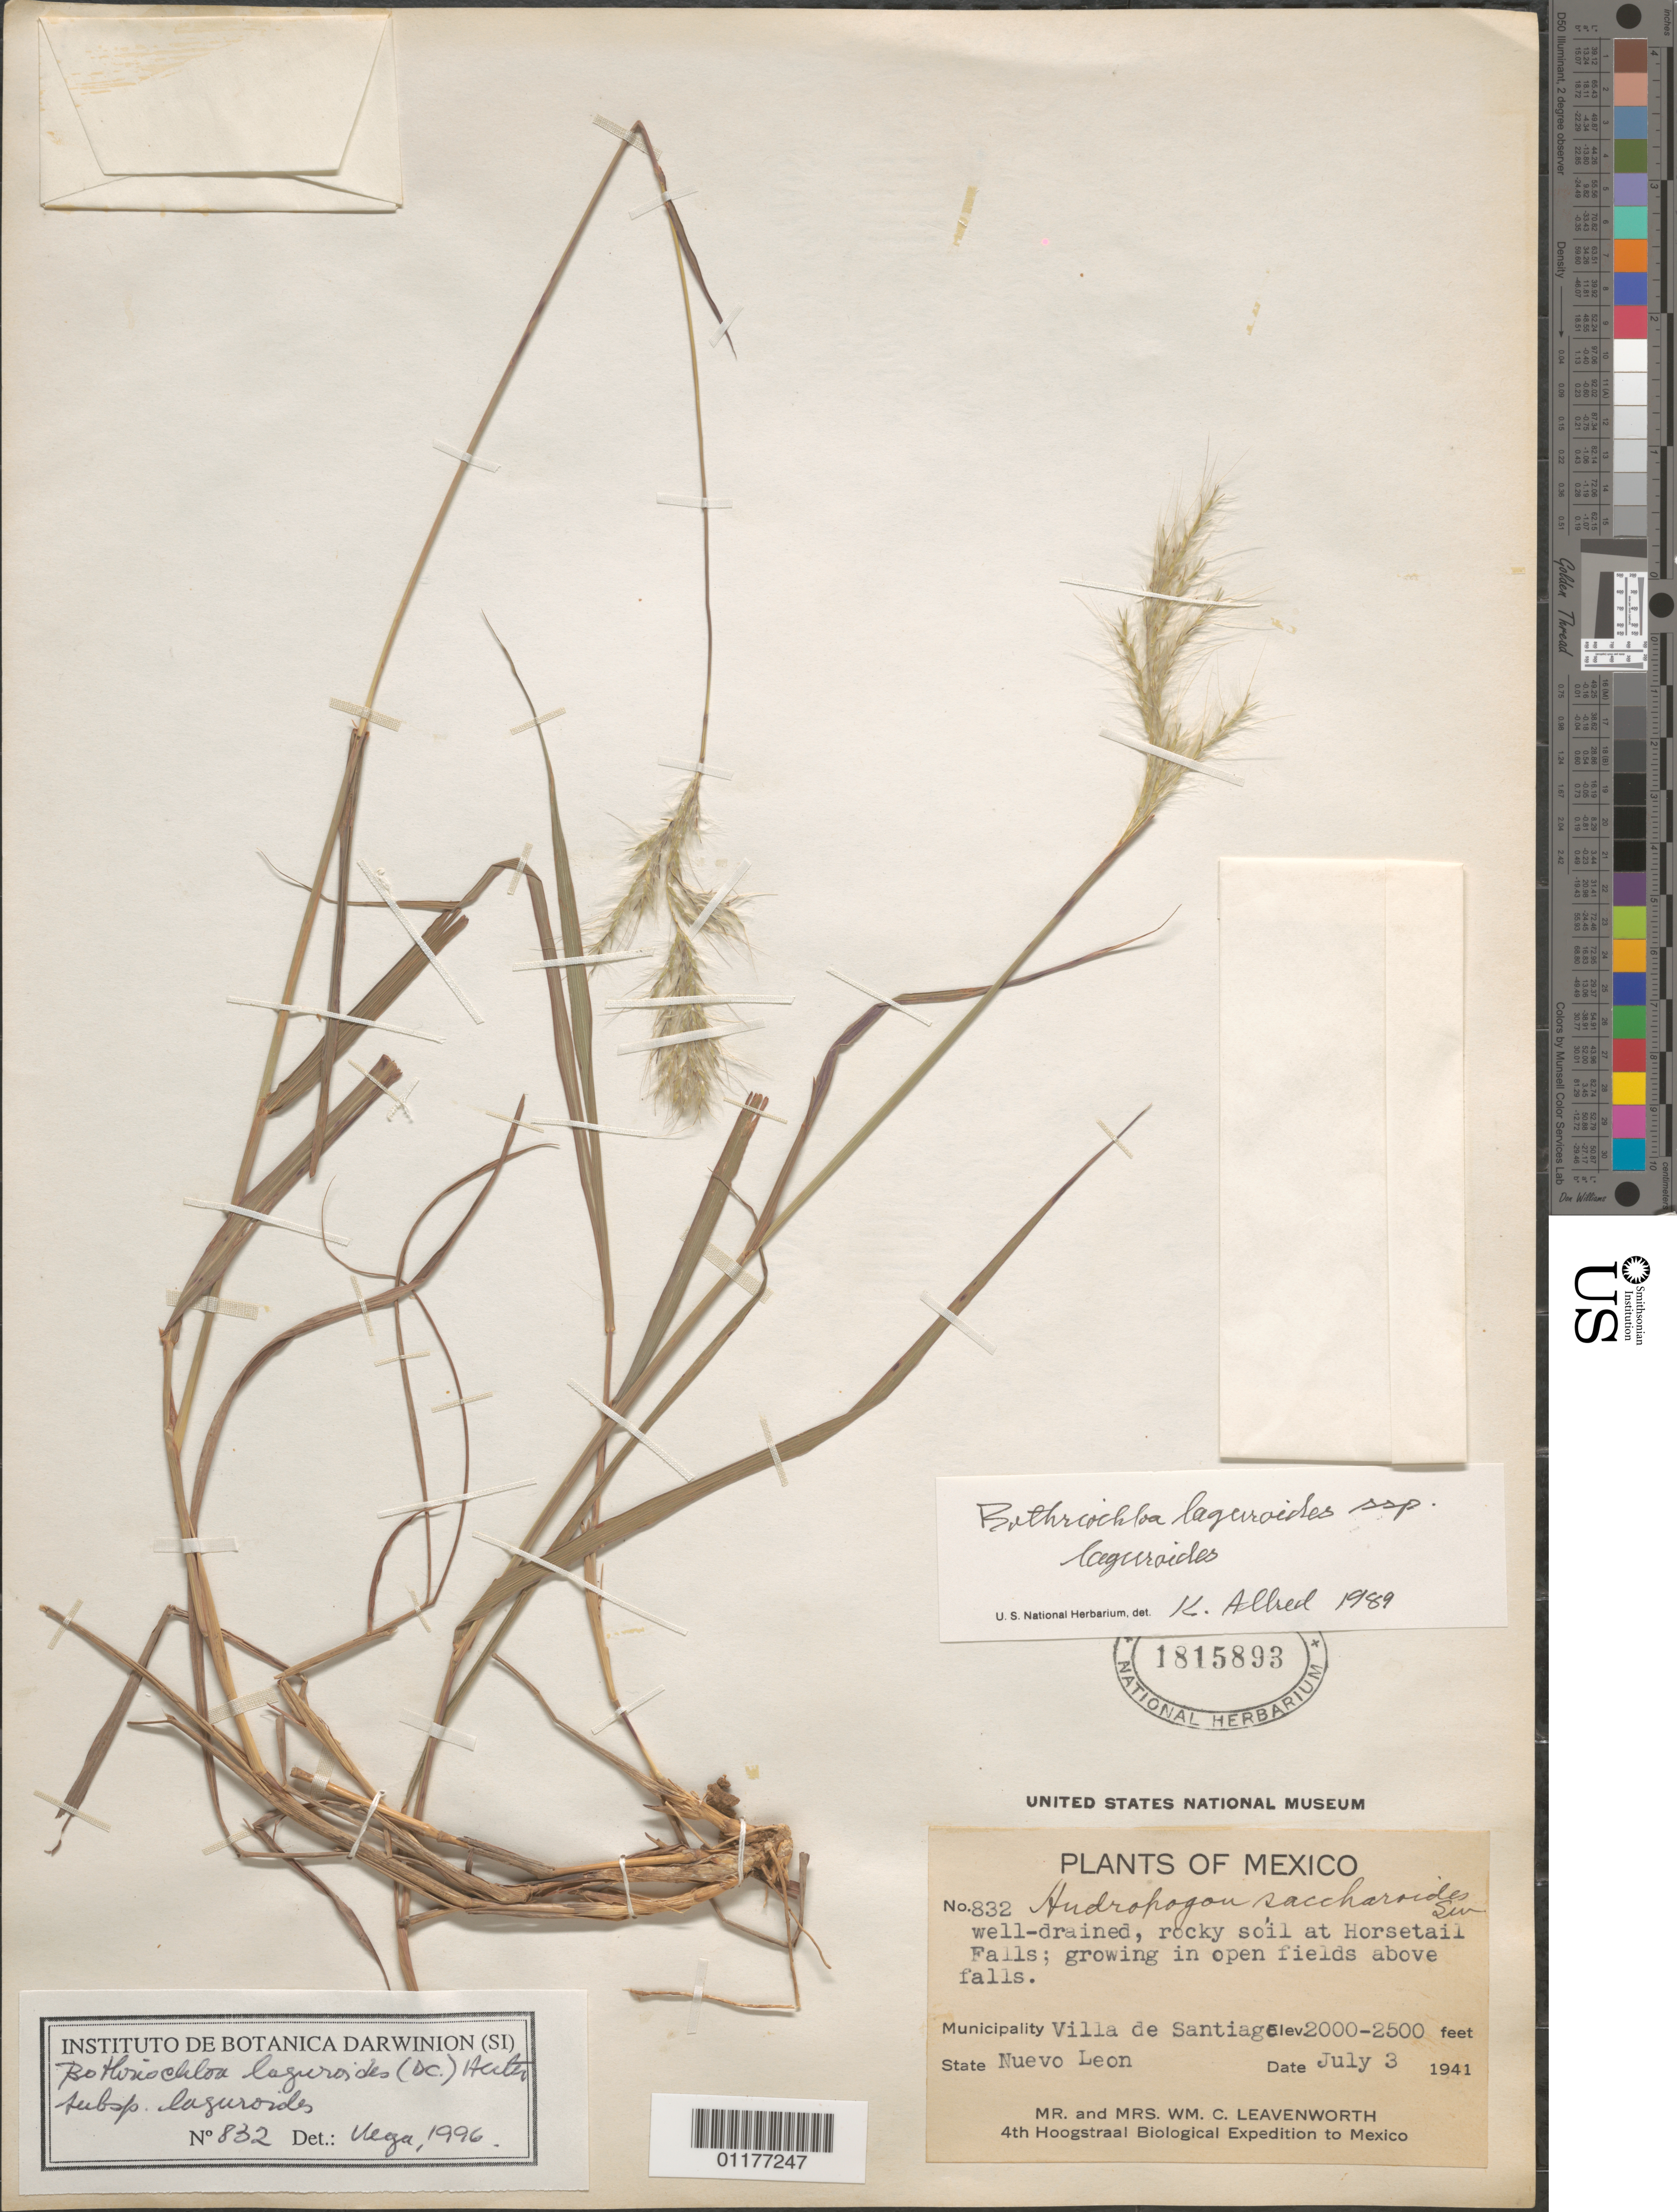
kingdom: Plantae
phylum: Tracheophyta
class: Liliopsida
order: Poales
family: Poaceae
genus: Bothriochloa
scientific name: Bothriochloa laguroides subsp. laguroides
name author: (DC.) Herter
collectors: W. C. Leavenworth & W. Leavenworth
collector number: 832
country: Mexico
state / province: Nuevo León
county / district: Villa de Santiago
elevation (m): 610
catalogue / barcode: US 1815893